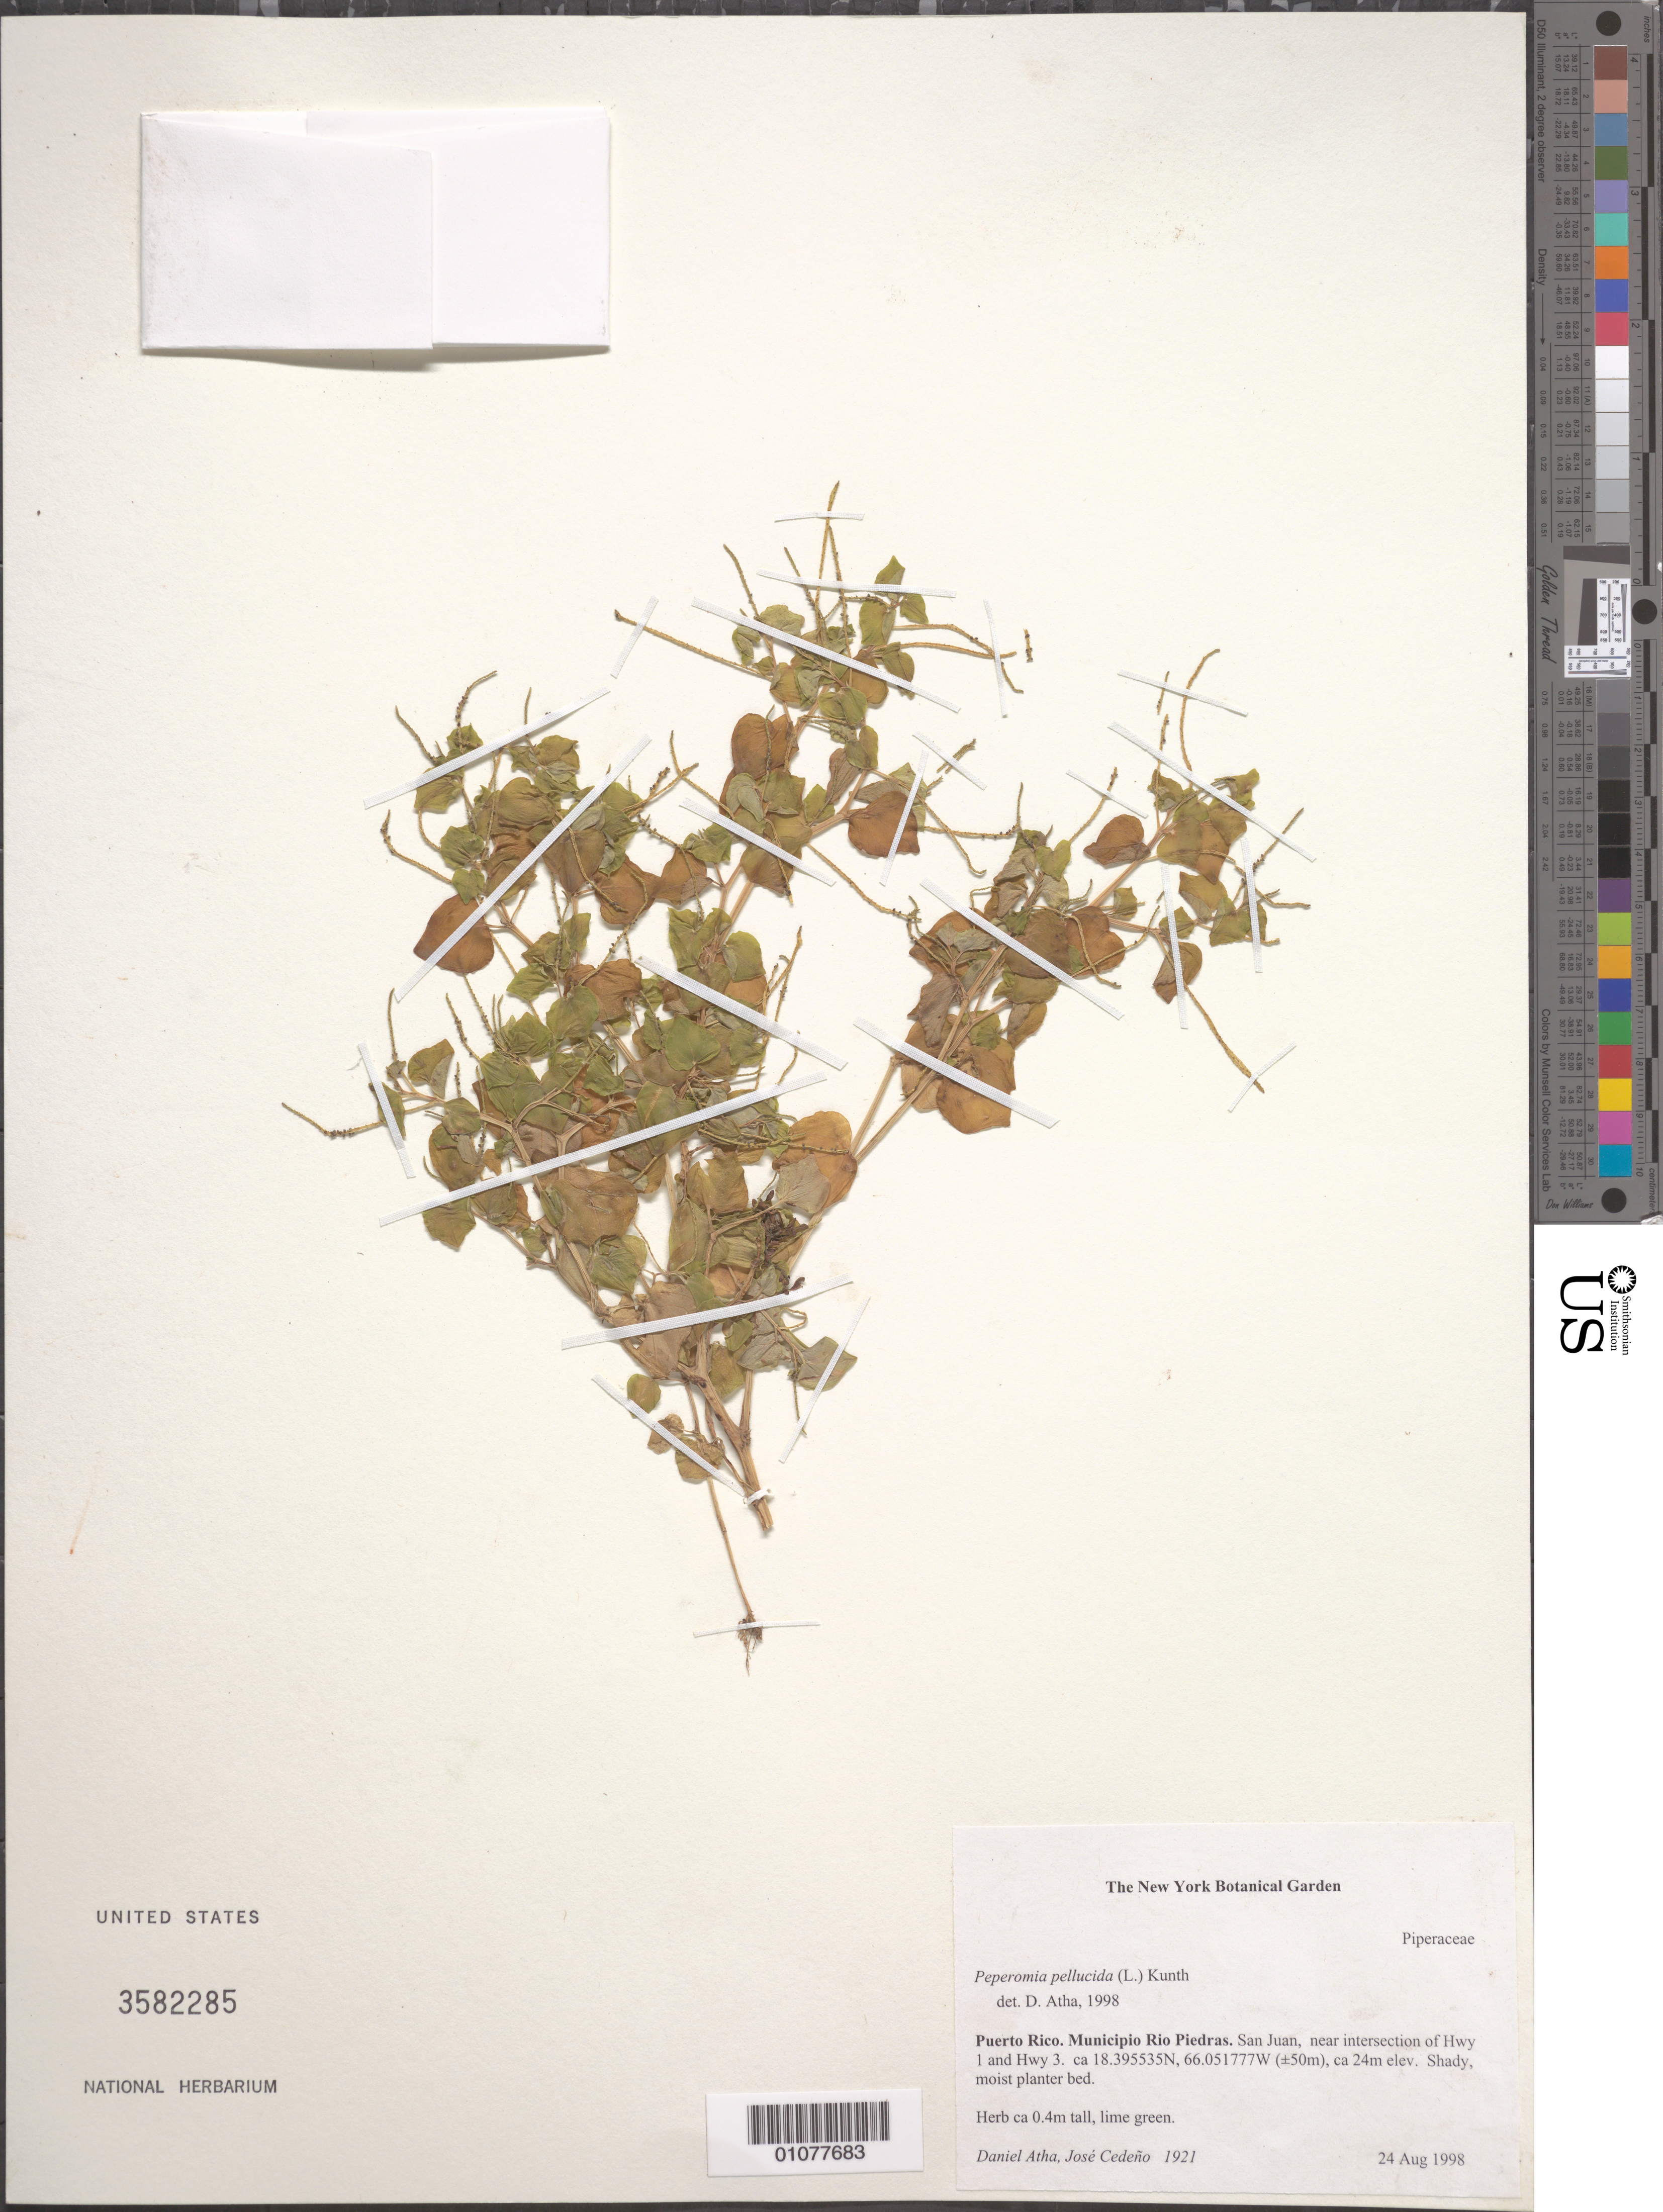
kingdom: Plantae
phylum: Tracheophyta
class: Magnoliopsida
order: Piperales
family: Piperaceae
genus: Peperomia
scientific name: Peperomia pellucida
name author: (L.) Kunth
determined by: Atha, D.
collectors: D. Atha & J. A. Cedeño M.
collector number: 1921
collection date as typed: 24 Aug 1998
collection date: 1998-08-24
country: Puerto Rico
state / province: Rio Piedras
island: Puerto Rico I.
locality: Municipio Rio Piedras; San Juan, near intersection of Hwy 1 and Hwy 3.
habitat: Shady, moist planter bed.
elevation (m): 24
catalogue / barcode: US 3582285